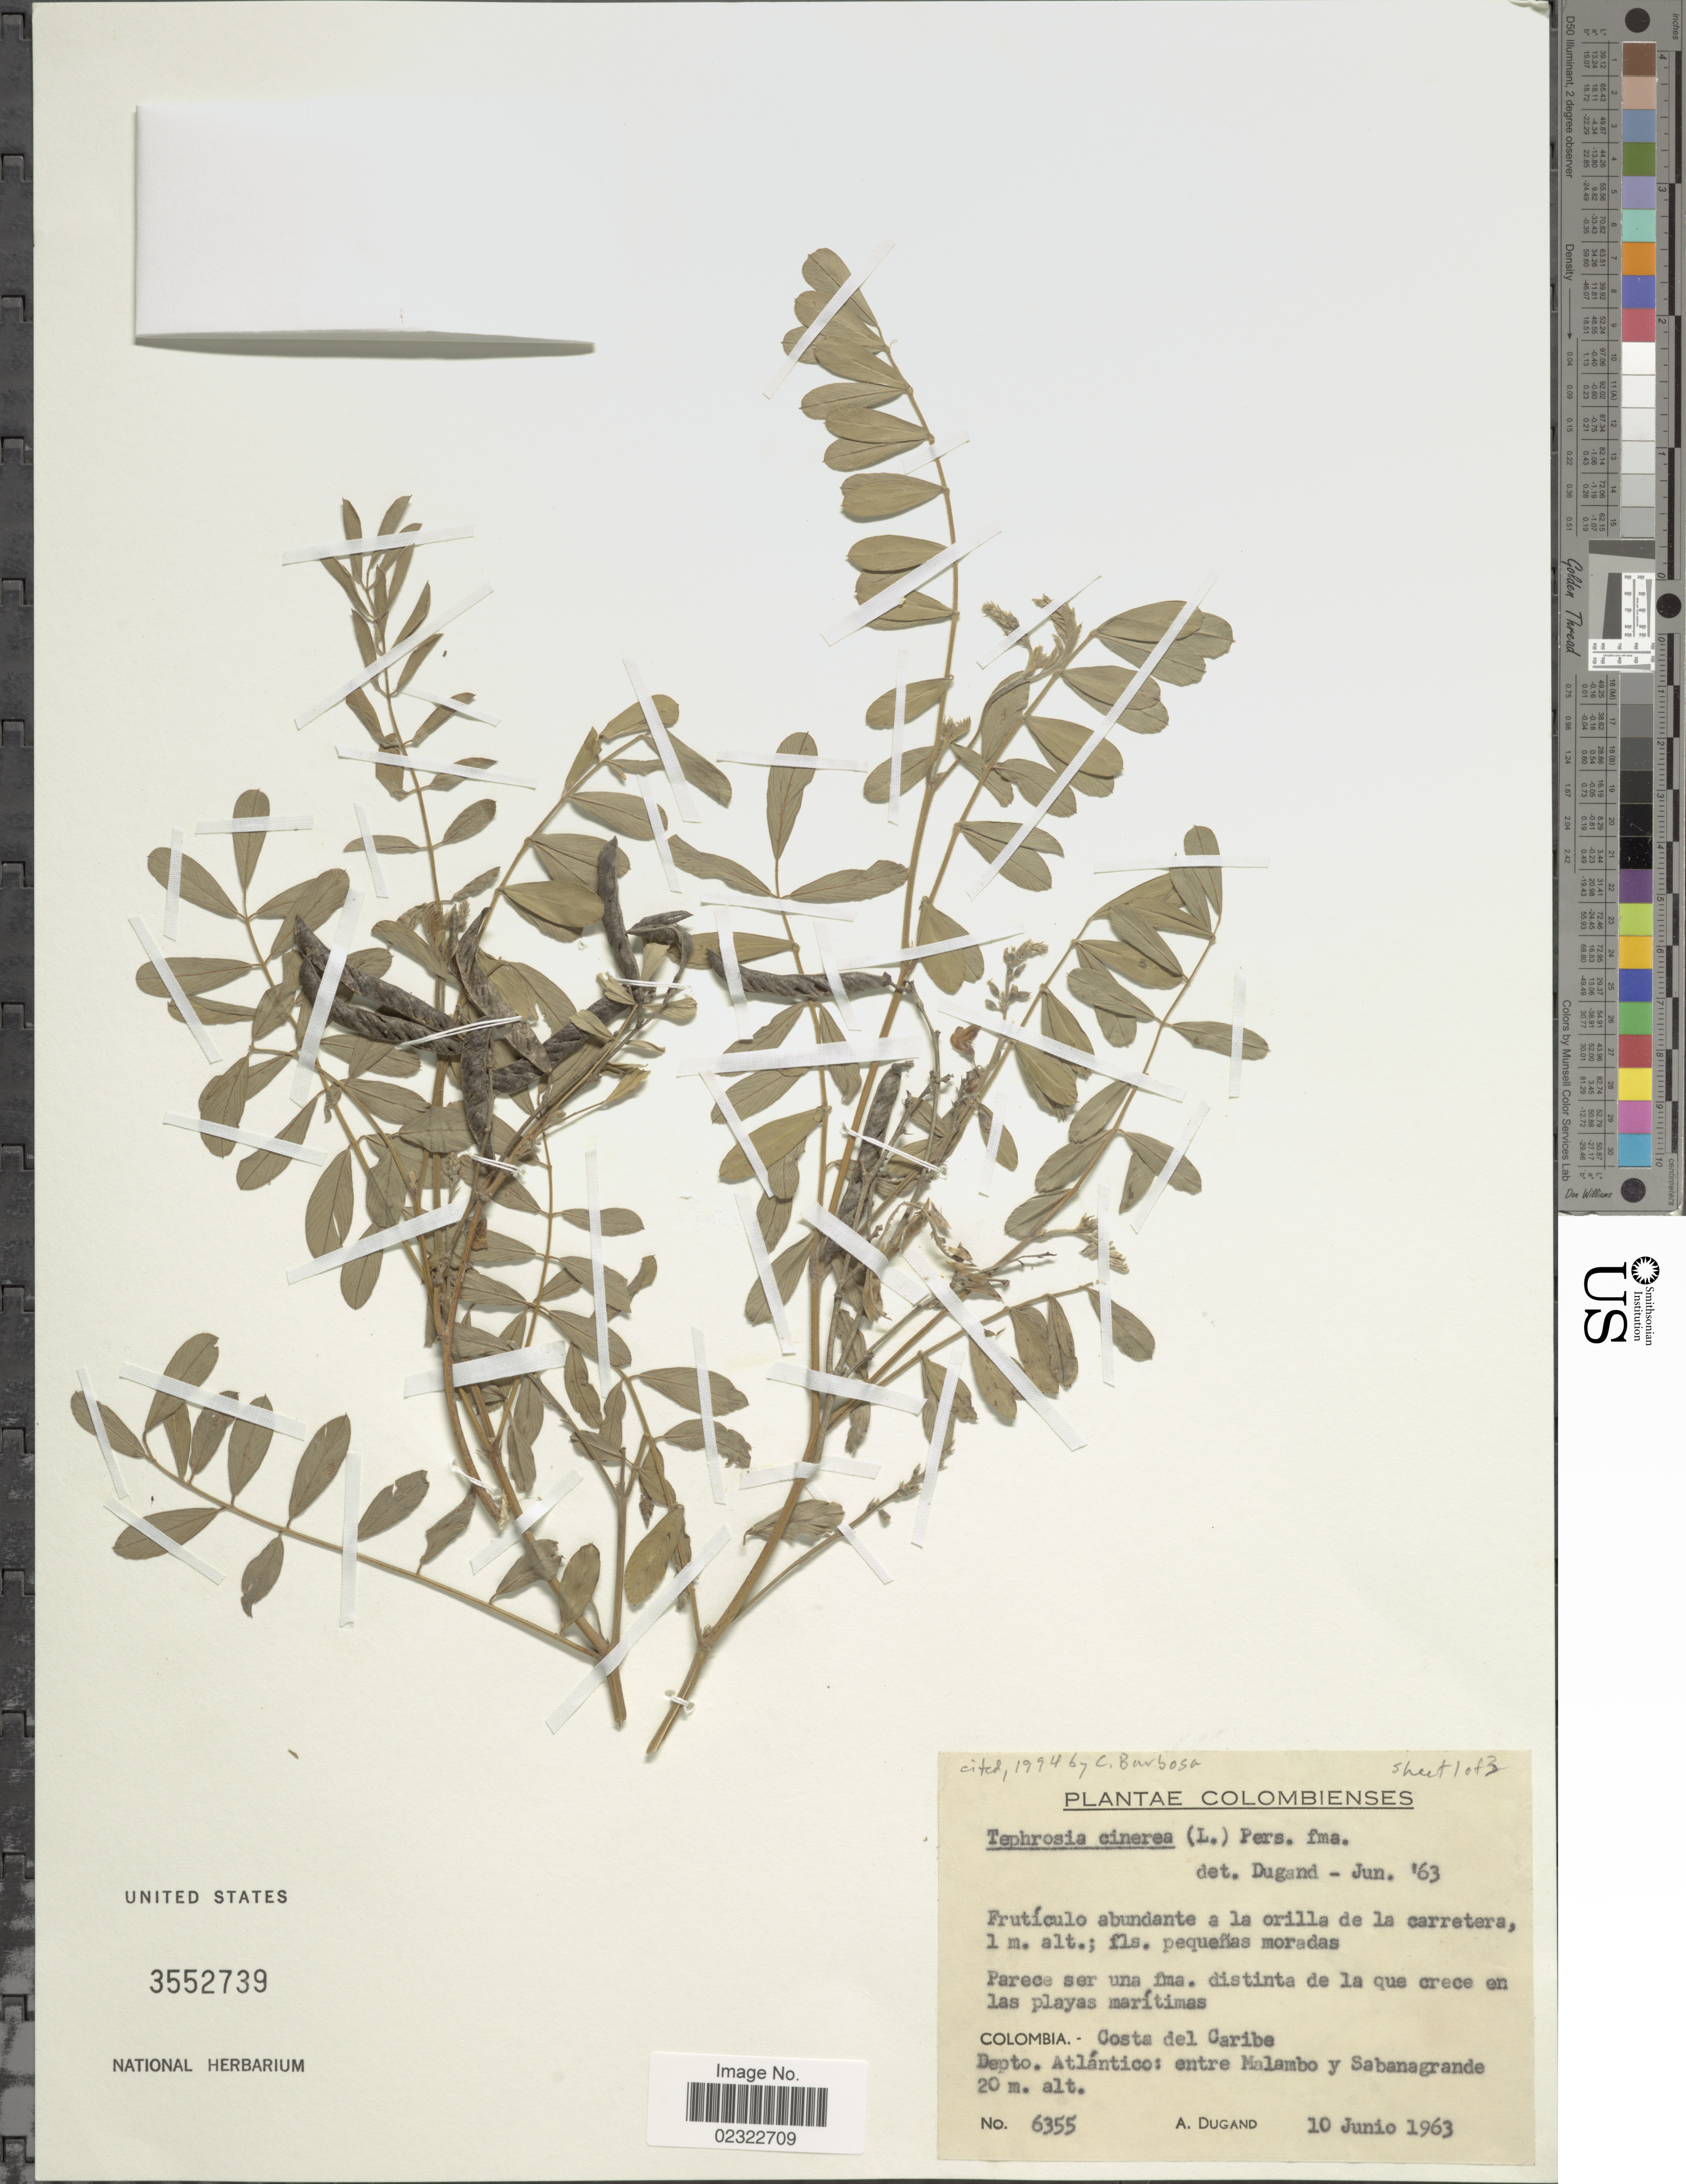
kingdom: Plantae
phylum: Tracheophyta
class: Magnoliopsida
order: Fabales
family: Fabaceae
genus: Tephrosia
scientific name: Tephrosia cinerea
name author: (L.) Pers.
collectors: A. Dugand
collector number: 6355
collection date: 1963-06-10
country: Colombia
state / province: Atlántico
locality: Colombienses. Costa del Caribe. Entre Malambo y Sabanagrande.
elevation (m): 20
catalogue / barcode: US 3552739